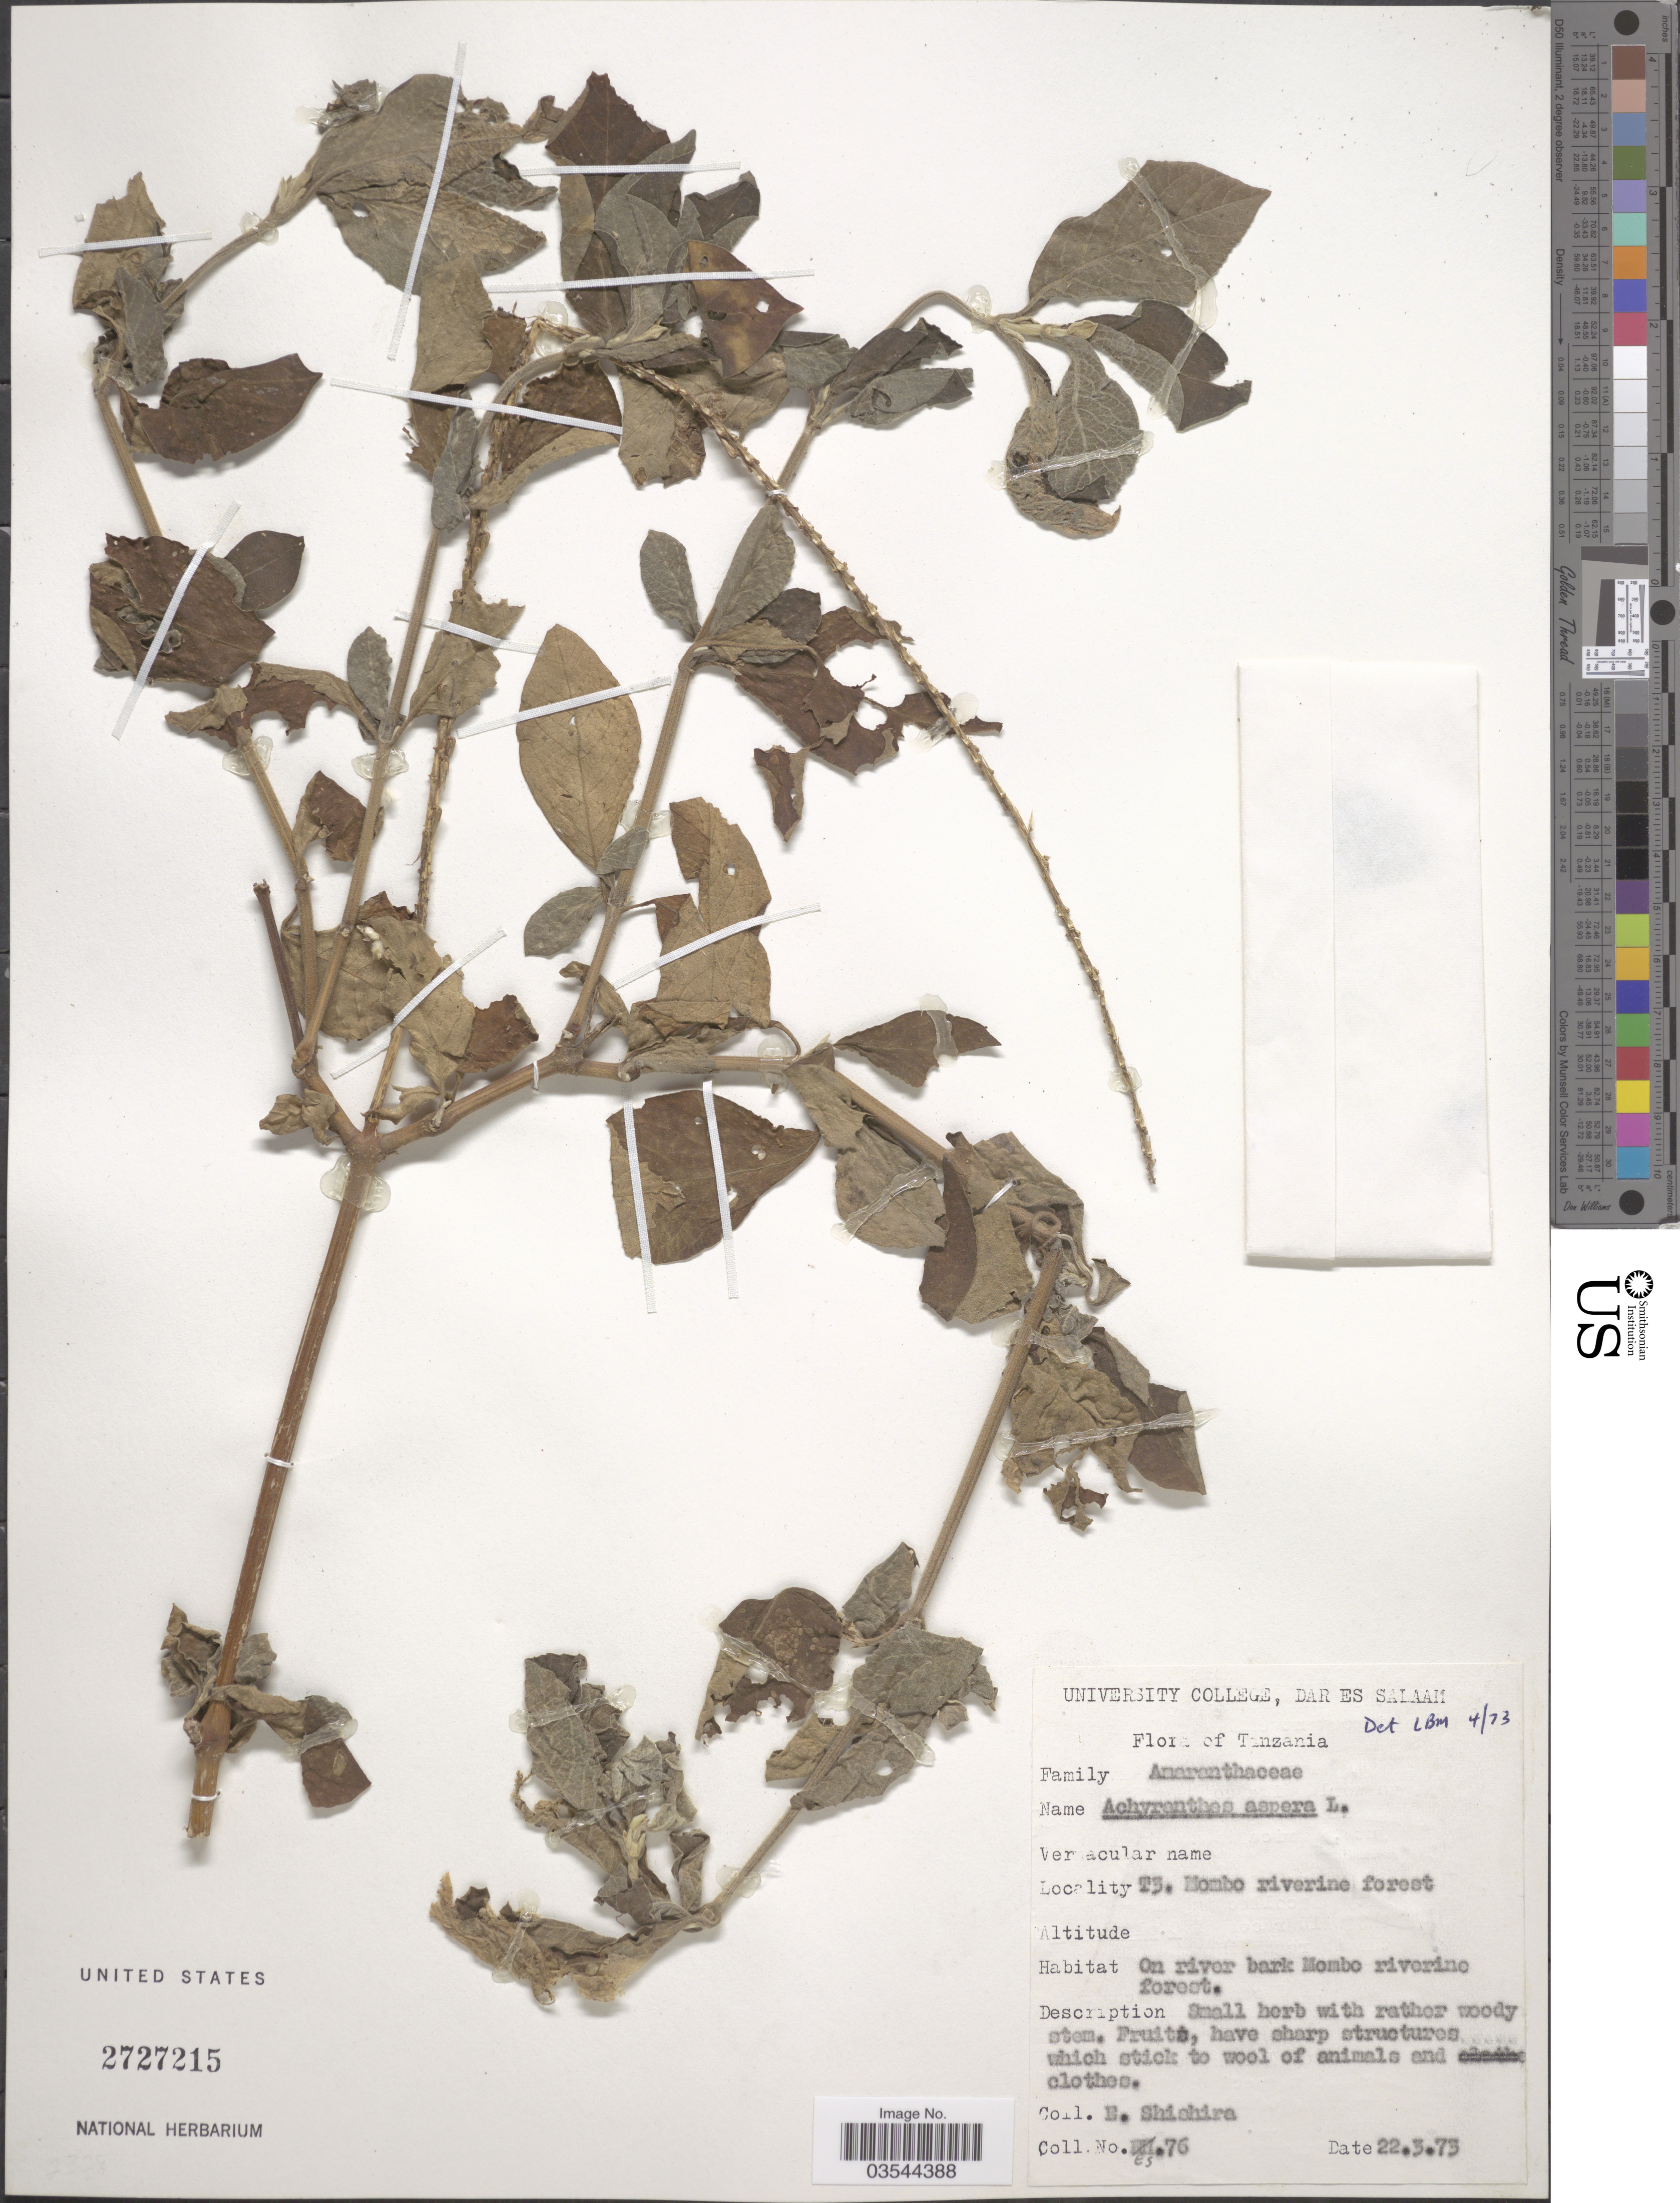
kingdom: Plantae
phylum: Tracheophyta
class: Magnoliopsida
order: Caryophyllales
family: Amaranthaceae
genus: Achyranthes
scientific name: Achyranthes aspera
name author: L.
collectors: E. Shishira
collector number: ES76*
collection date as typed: Transcribed d/m/y: 22/3/73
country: Tanzania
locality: T3, Mombo riverine forest. On river bark Mombo riverine forest.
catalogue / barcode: US 2727215